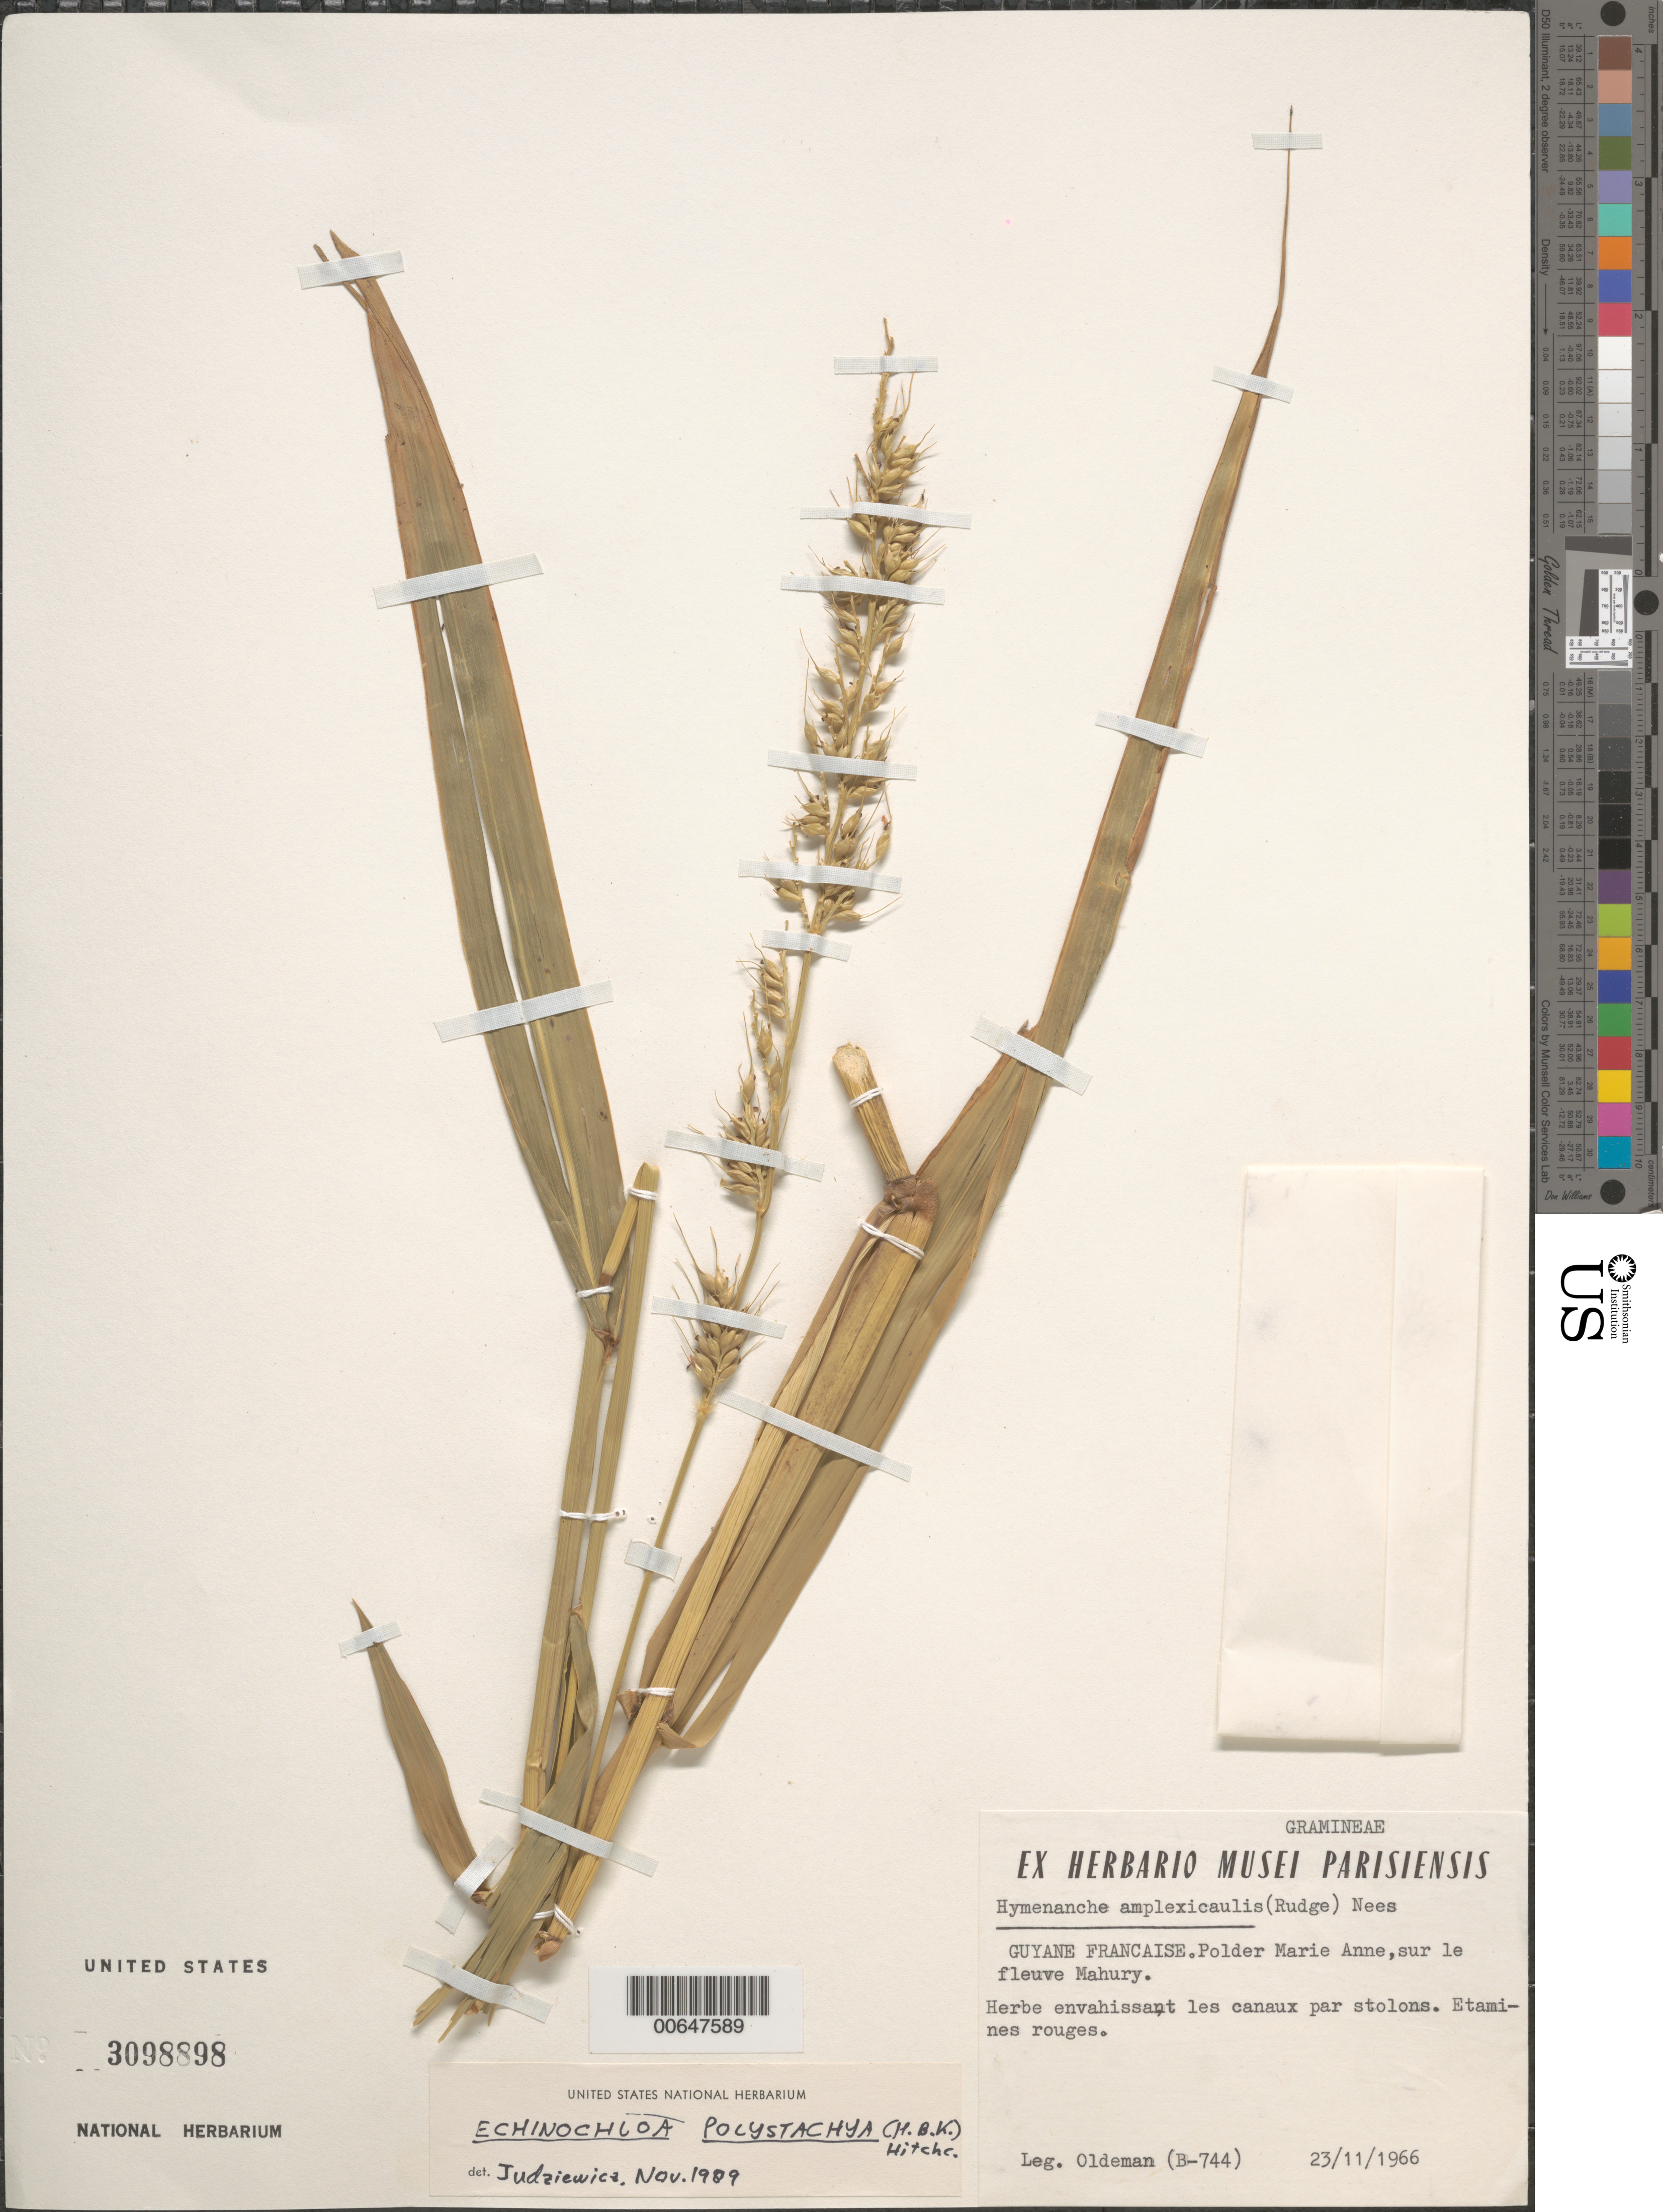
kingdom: Plantae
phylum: Tracheophyta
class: Liliopsida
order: Poales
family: Poaceae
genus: Echinochloa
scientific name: Echinochloa polystachya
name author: (Kunth) Hitchc.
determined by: Judziewicz, E. J.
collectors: R. Oldeman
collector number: B 744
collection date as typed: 23-Nov-66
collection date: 1966-11-23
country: French Guiana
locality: Polder Marie-Anne, sur le fleuve Mahury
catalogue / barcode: US 3098898